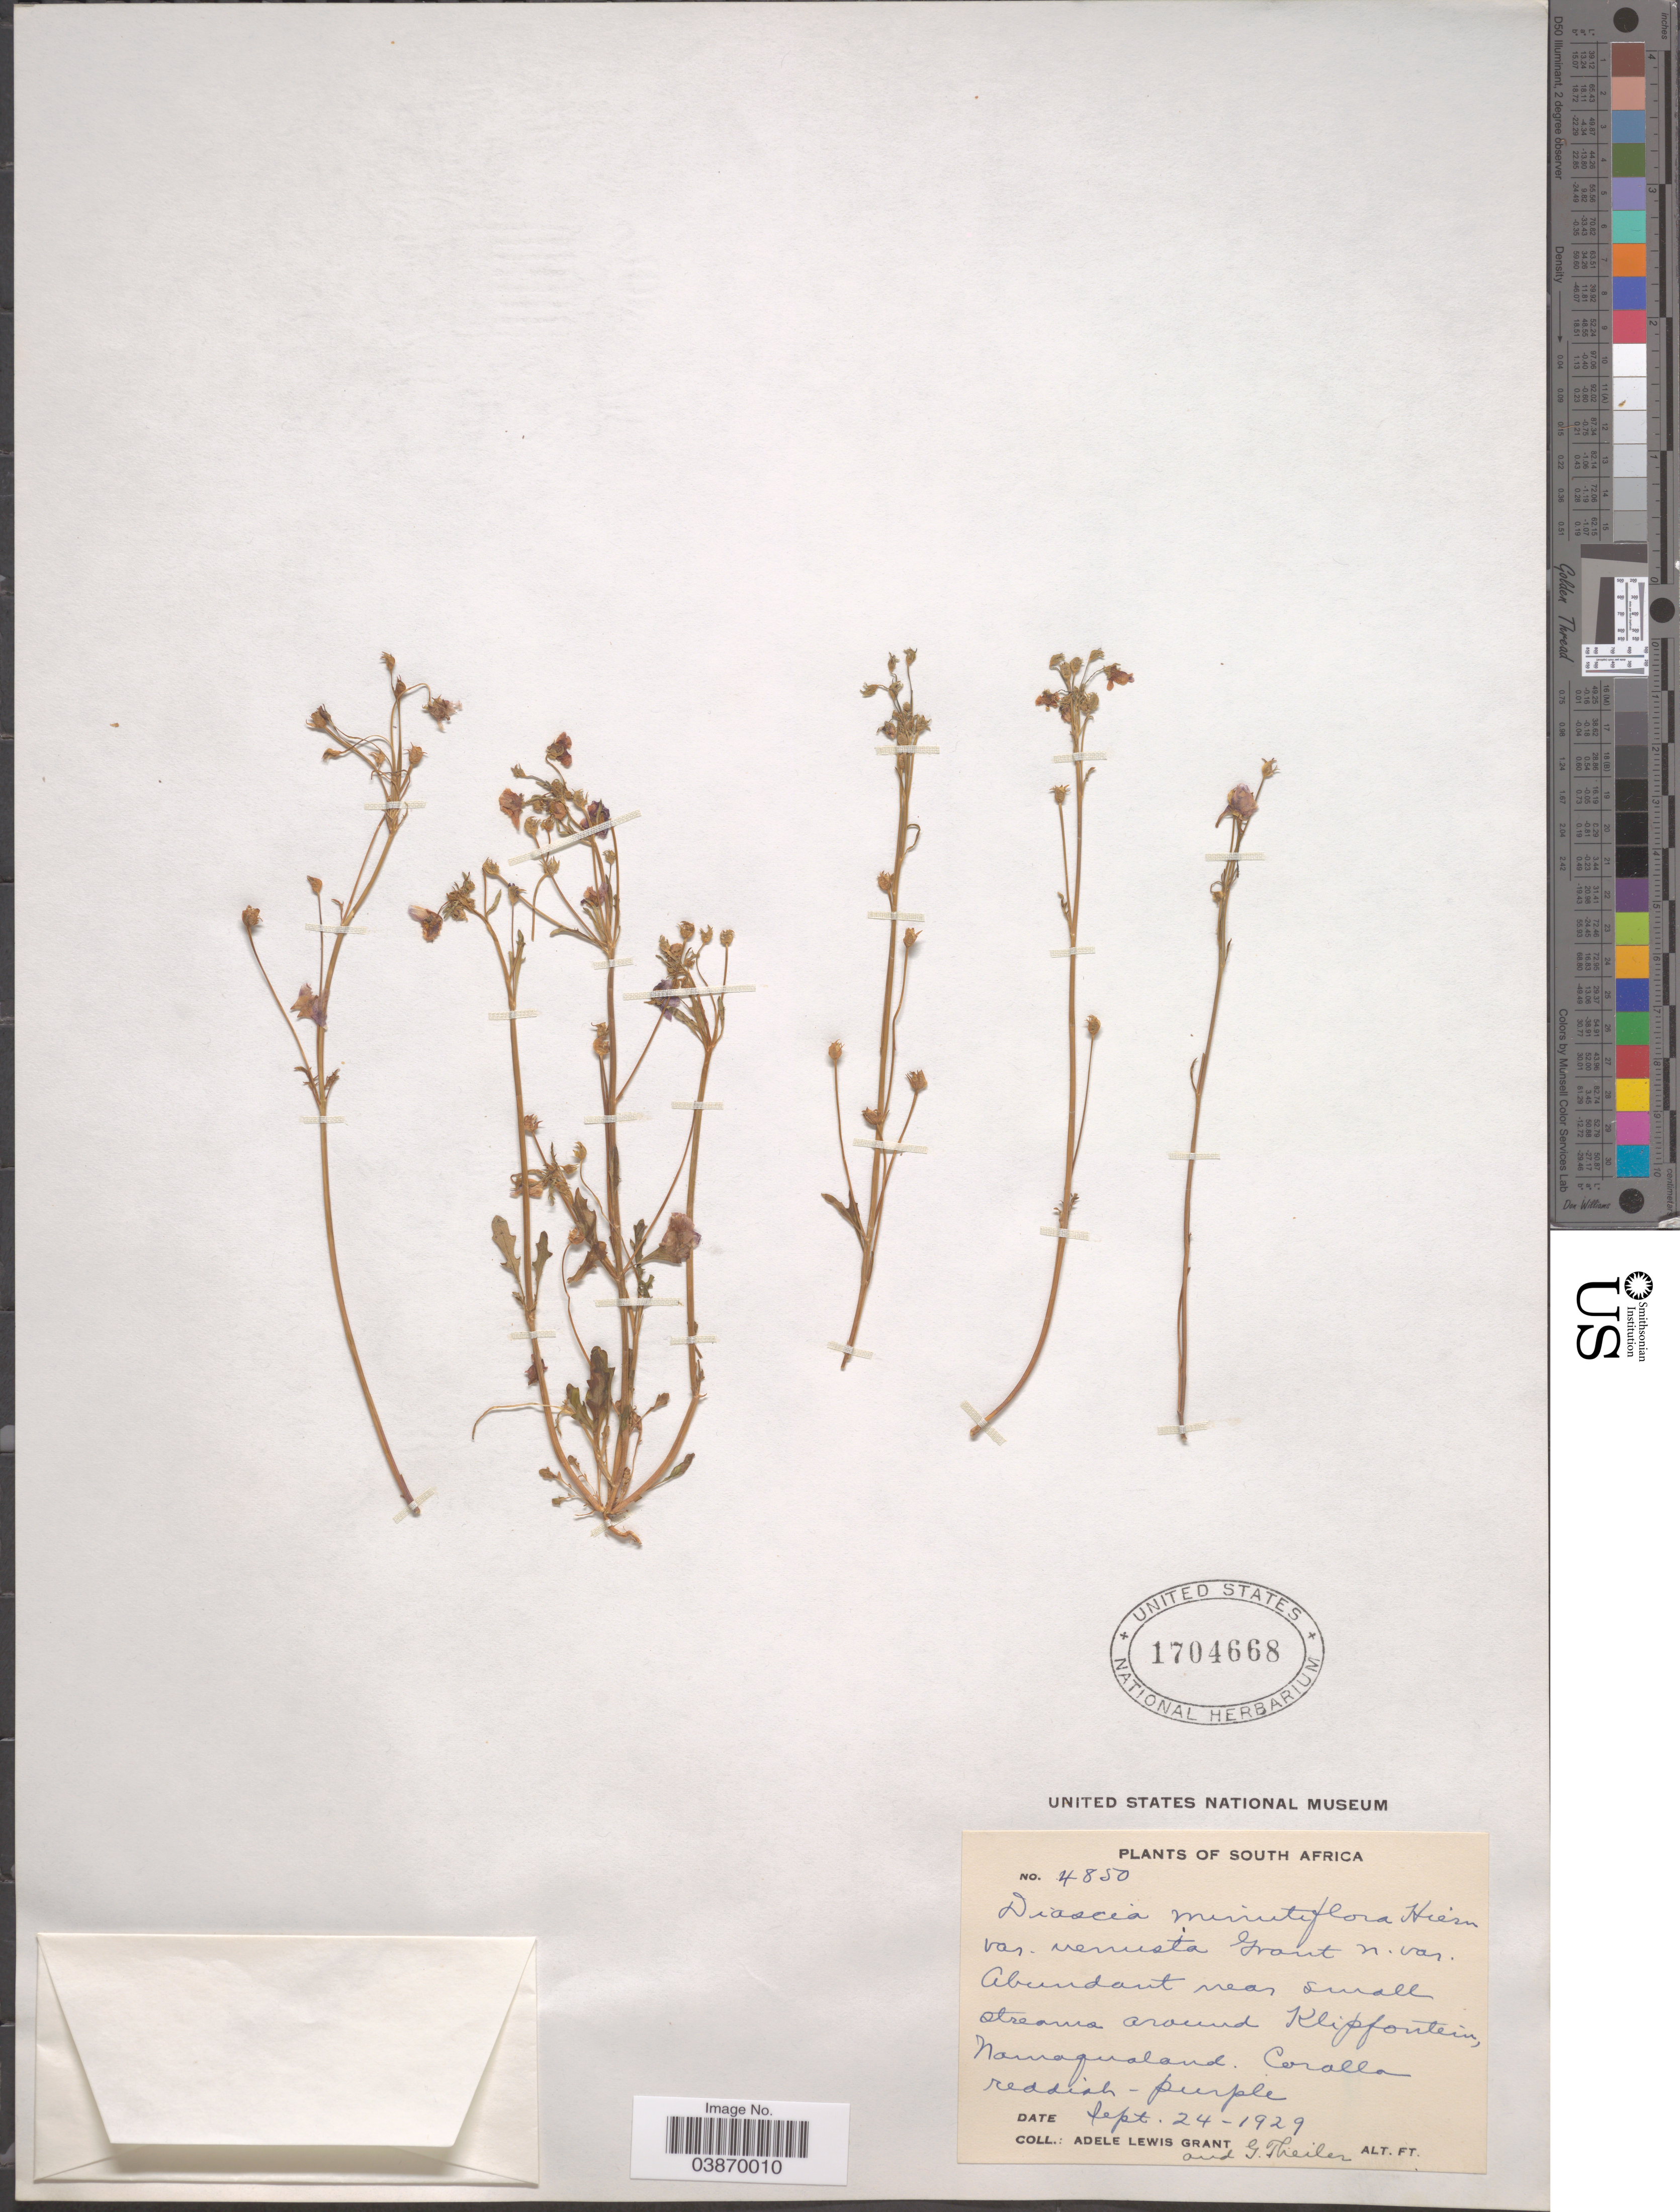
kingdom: Plantae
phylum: Tracheophyta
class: Magnoliopsida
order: Lamiales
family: Scrophulariaceae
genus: Diascia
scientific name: Diascia minutiflora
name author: Hiern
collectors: A. L. Grant & G. Theiler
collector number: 4850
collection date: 1929-09-24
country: South Africa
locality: Abundant near small streams around Klipfontein, Namaqualand.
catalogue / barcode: US 1704668